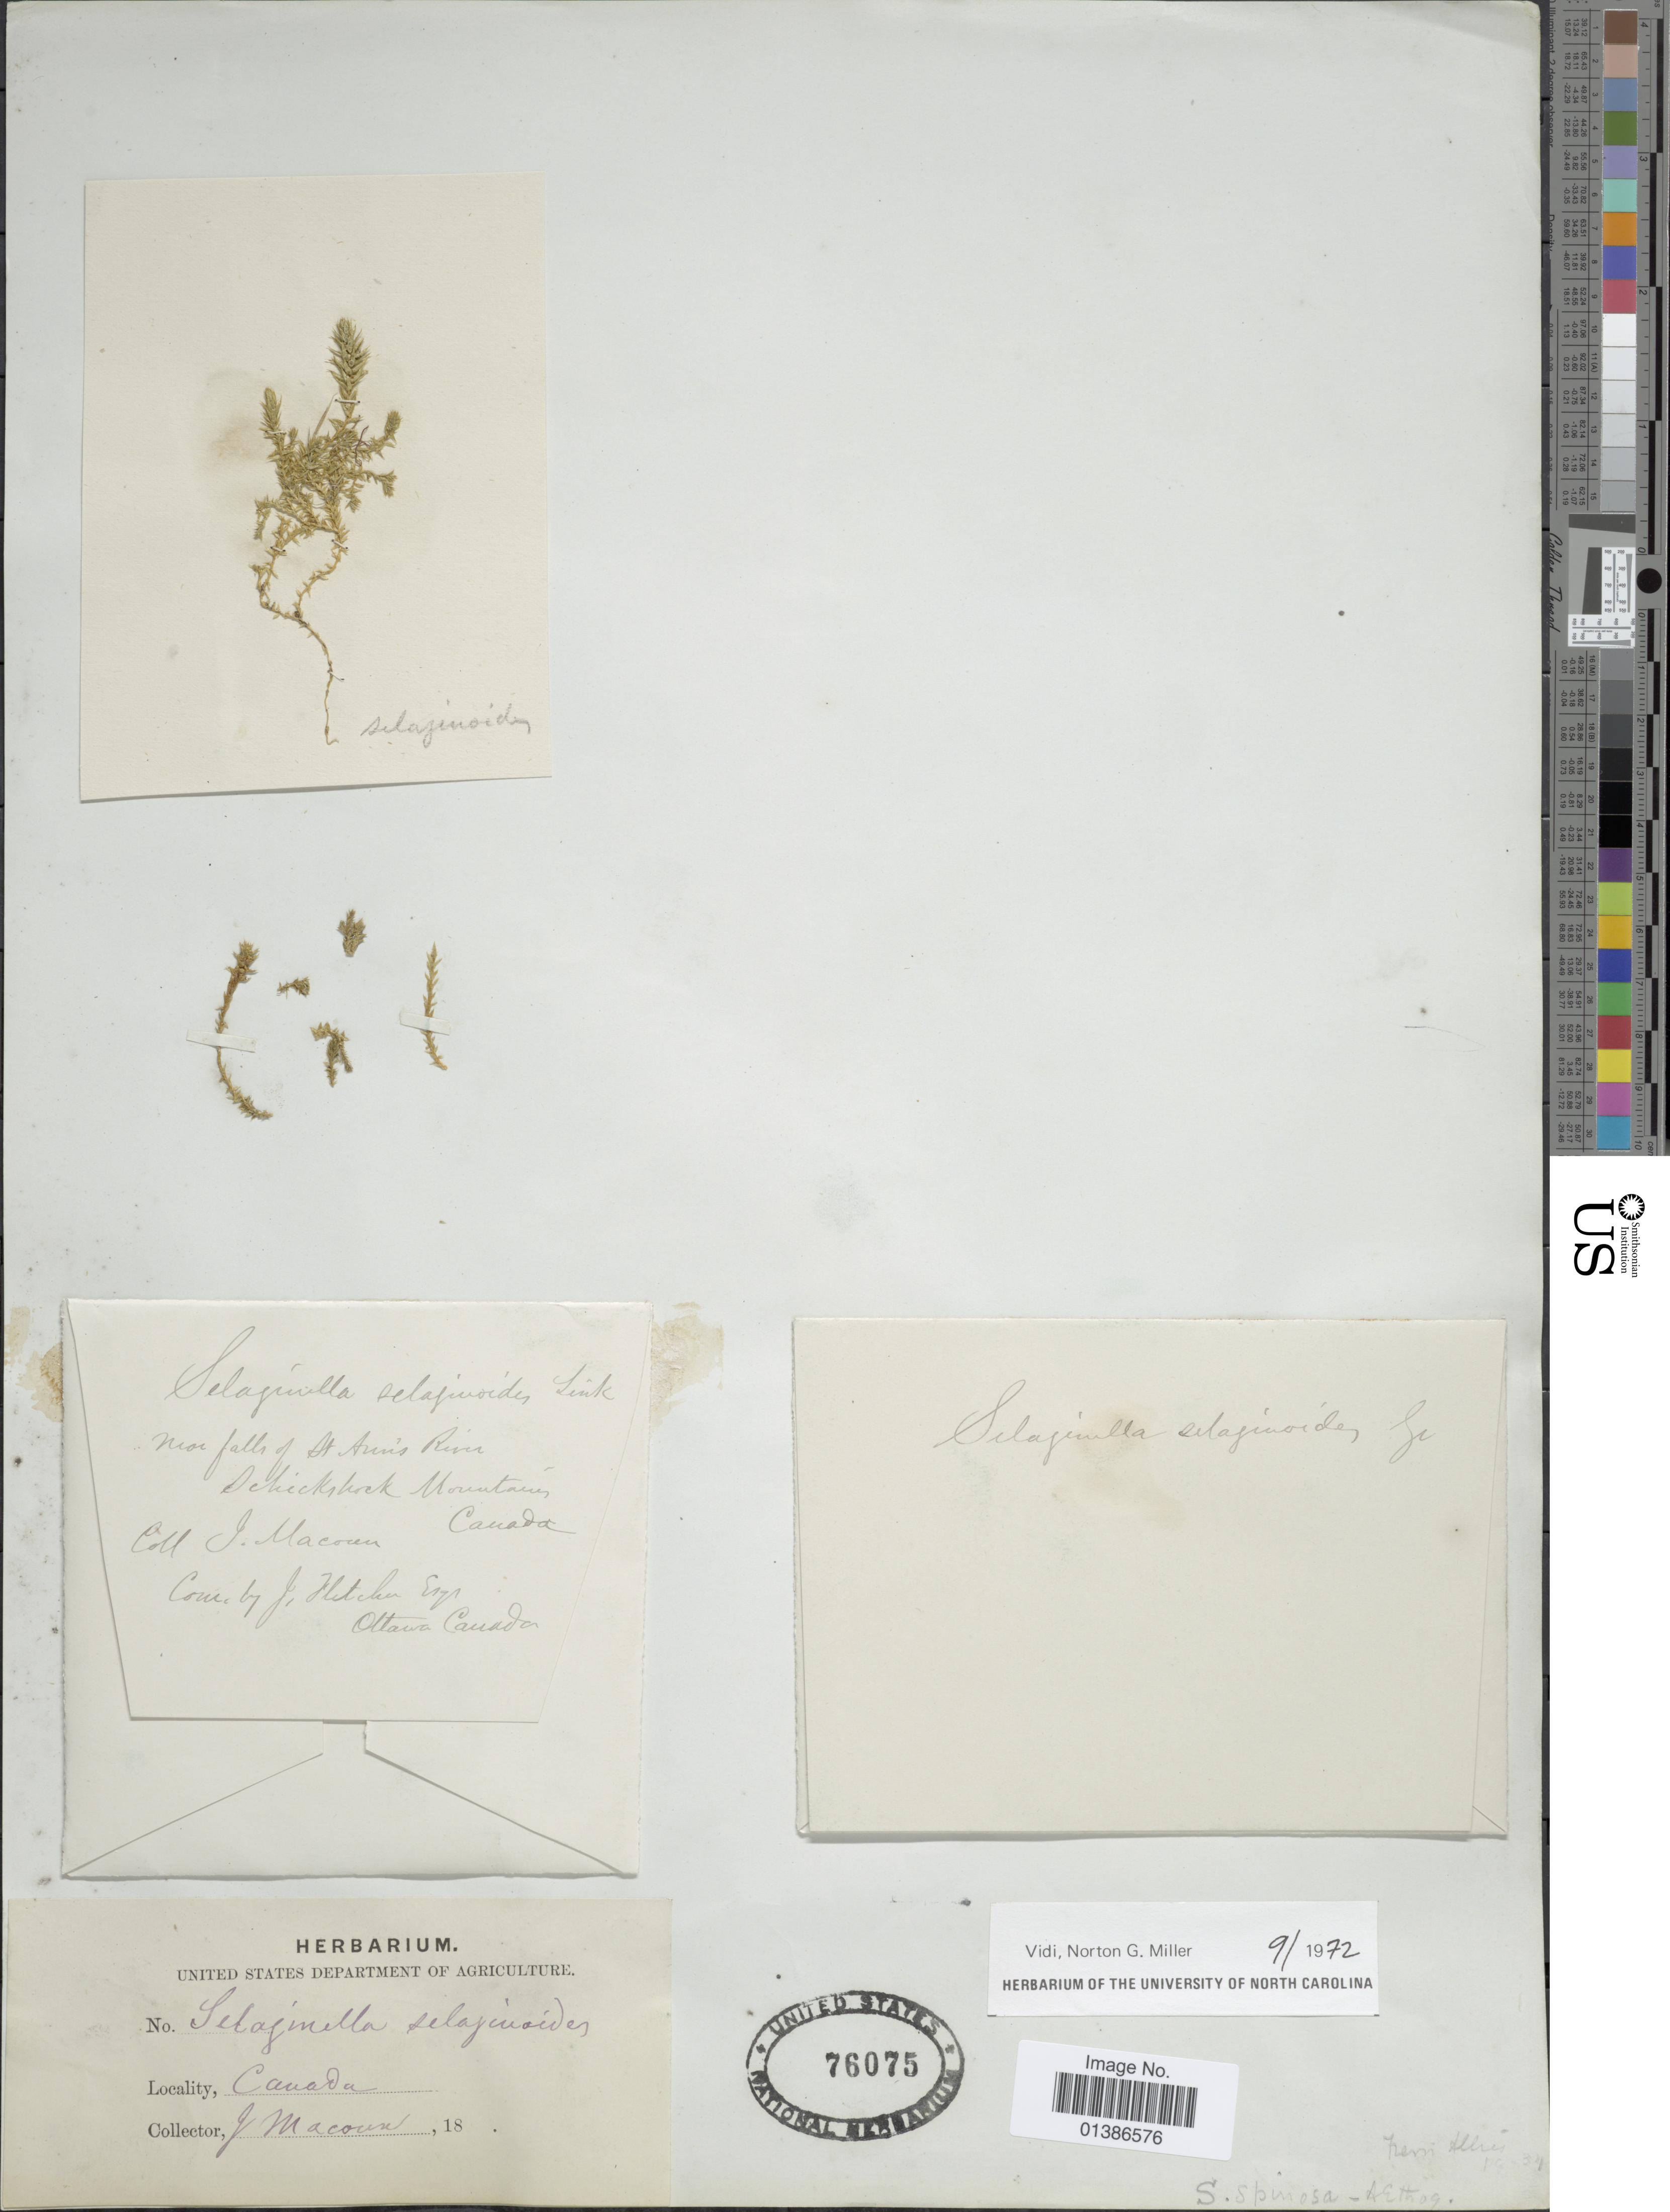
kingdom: Plantae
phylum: Tracheophyta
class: Lycopodiopsida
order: Selaginellales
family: Selaginellaceae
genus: Selaginella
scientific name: Selaginella selaginoides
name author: (L.) Link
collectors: J. Macoun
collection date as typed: Transcribed d/m/y: //18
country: Canada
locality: Near falls of St. Ann's River, Ockickskrek Mountain.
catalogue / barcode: US 76075